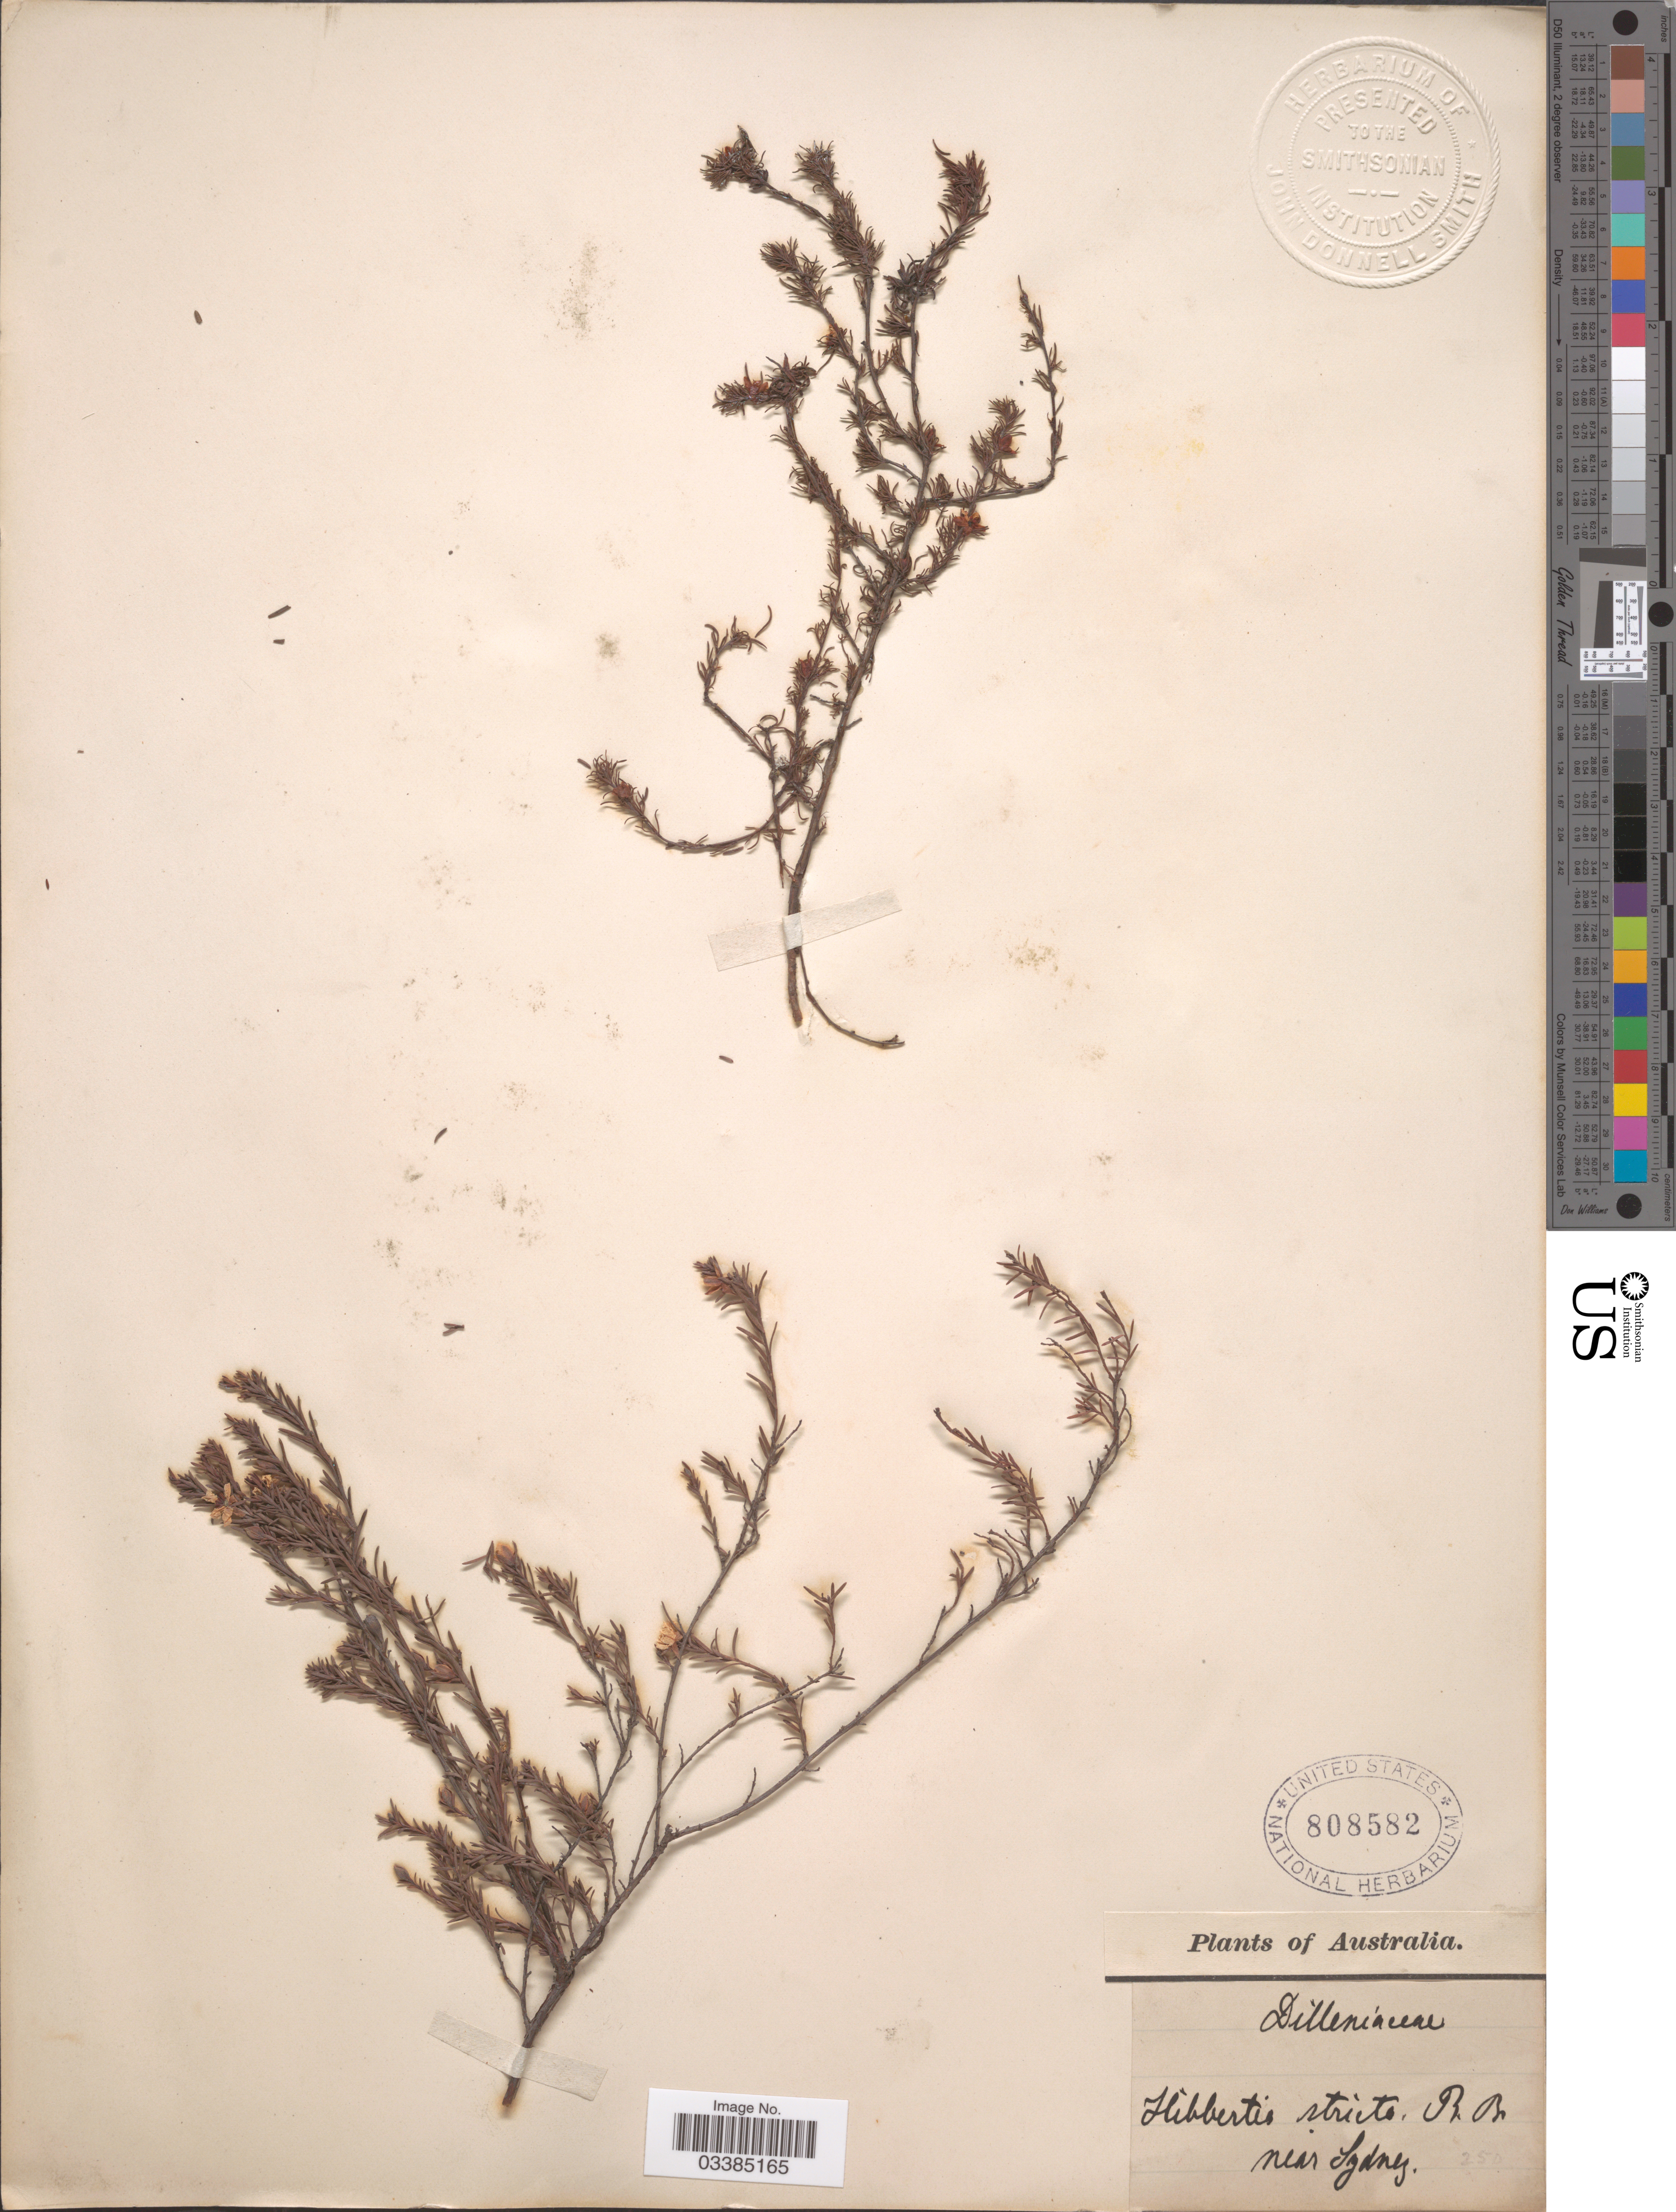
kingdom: Plantae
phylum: Tracheophyta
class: Magnoliopsida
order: Dilleniales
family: Dilleniaceae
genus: Hibbertia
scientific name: Hibbertia stricta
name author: R. Br. ex DC.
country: Australia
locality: Near Sydney.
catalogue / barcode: US 808582